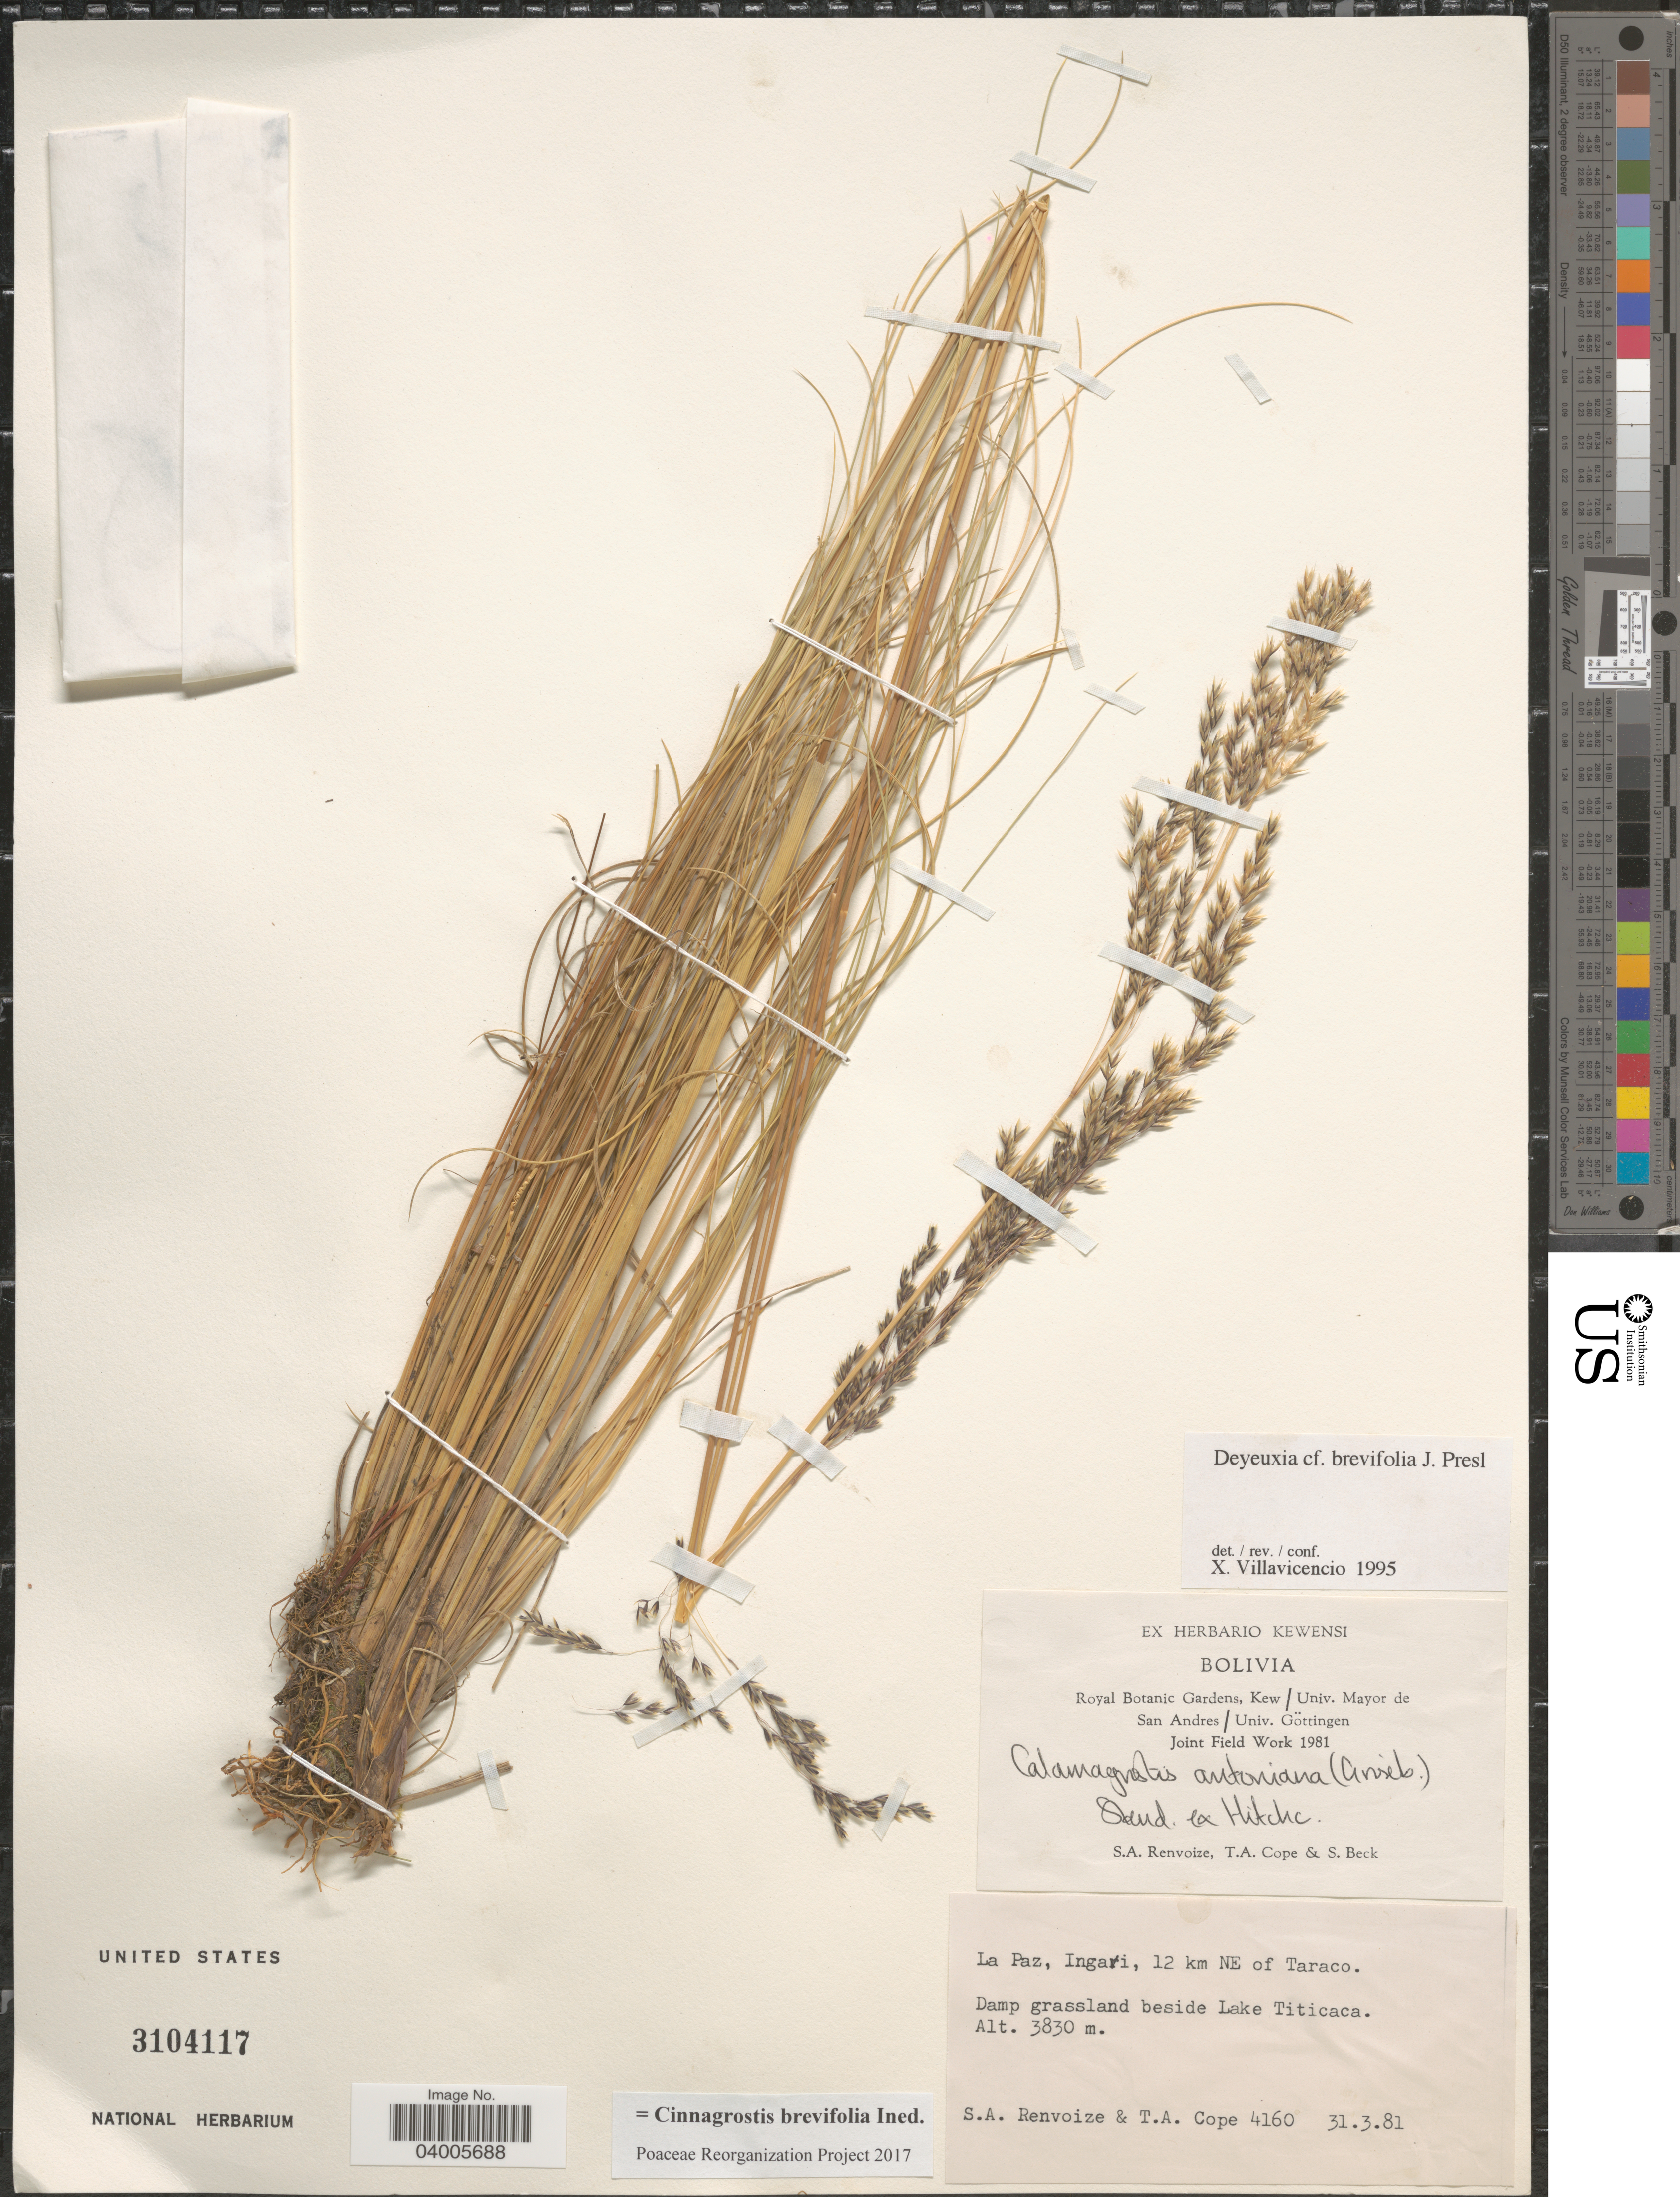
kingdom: Plantae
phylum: Tracheophyta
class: Liliopsida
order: Poales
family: Poaceae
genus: Cinnagrostis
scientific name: Cinnagrostis brevifolia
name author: (J. Presl) P.M. Peterson et al.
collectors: S. A. Renvoize, T. A. Cope & S. G. Beck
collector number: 4160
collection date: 1981-03-31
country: Bolivia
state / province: La Paz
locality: Ingavi, 12 km NE of Taraco. Damp grassland beside Lake Titicaca.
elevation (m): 3830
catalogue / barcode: US 3104117